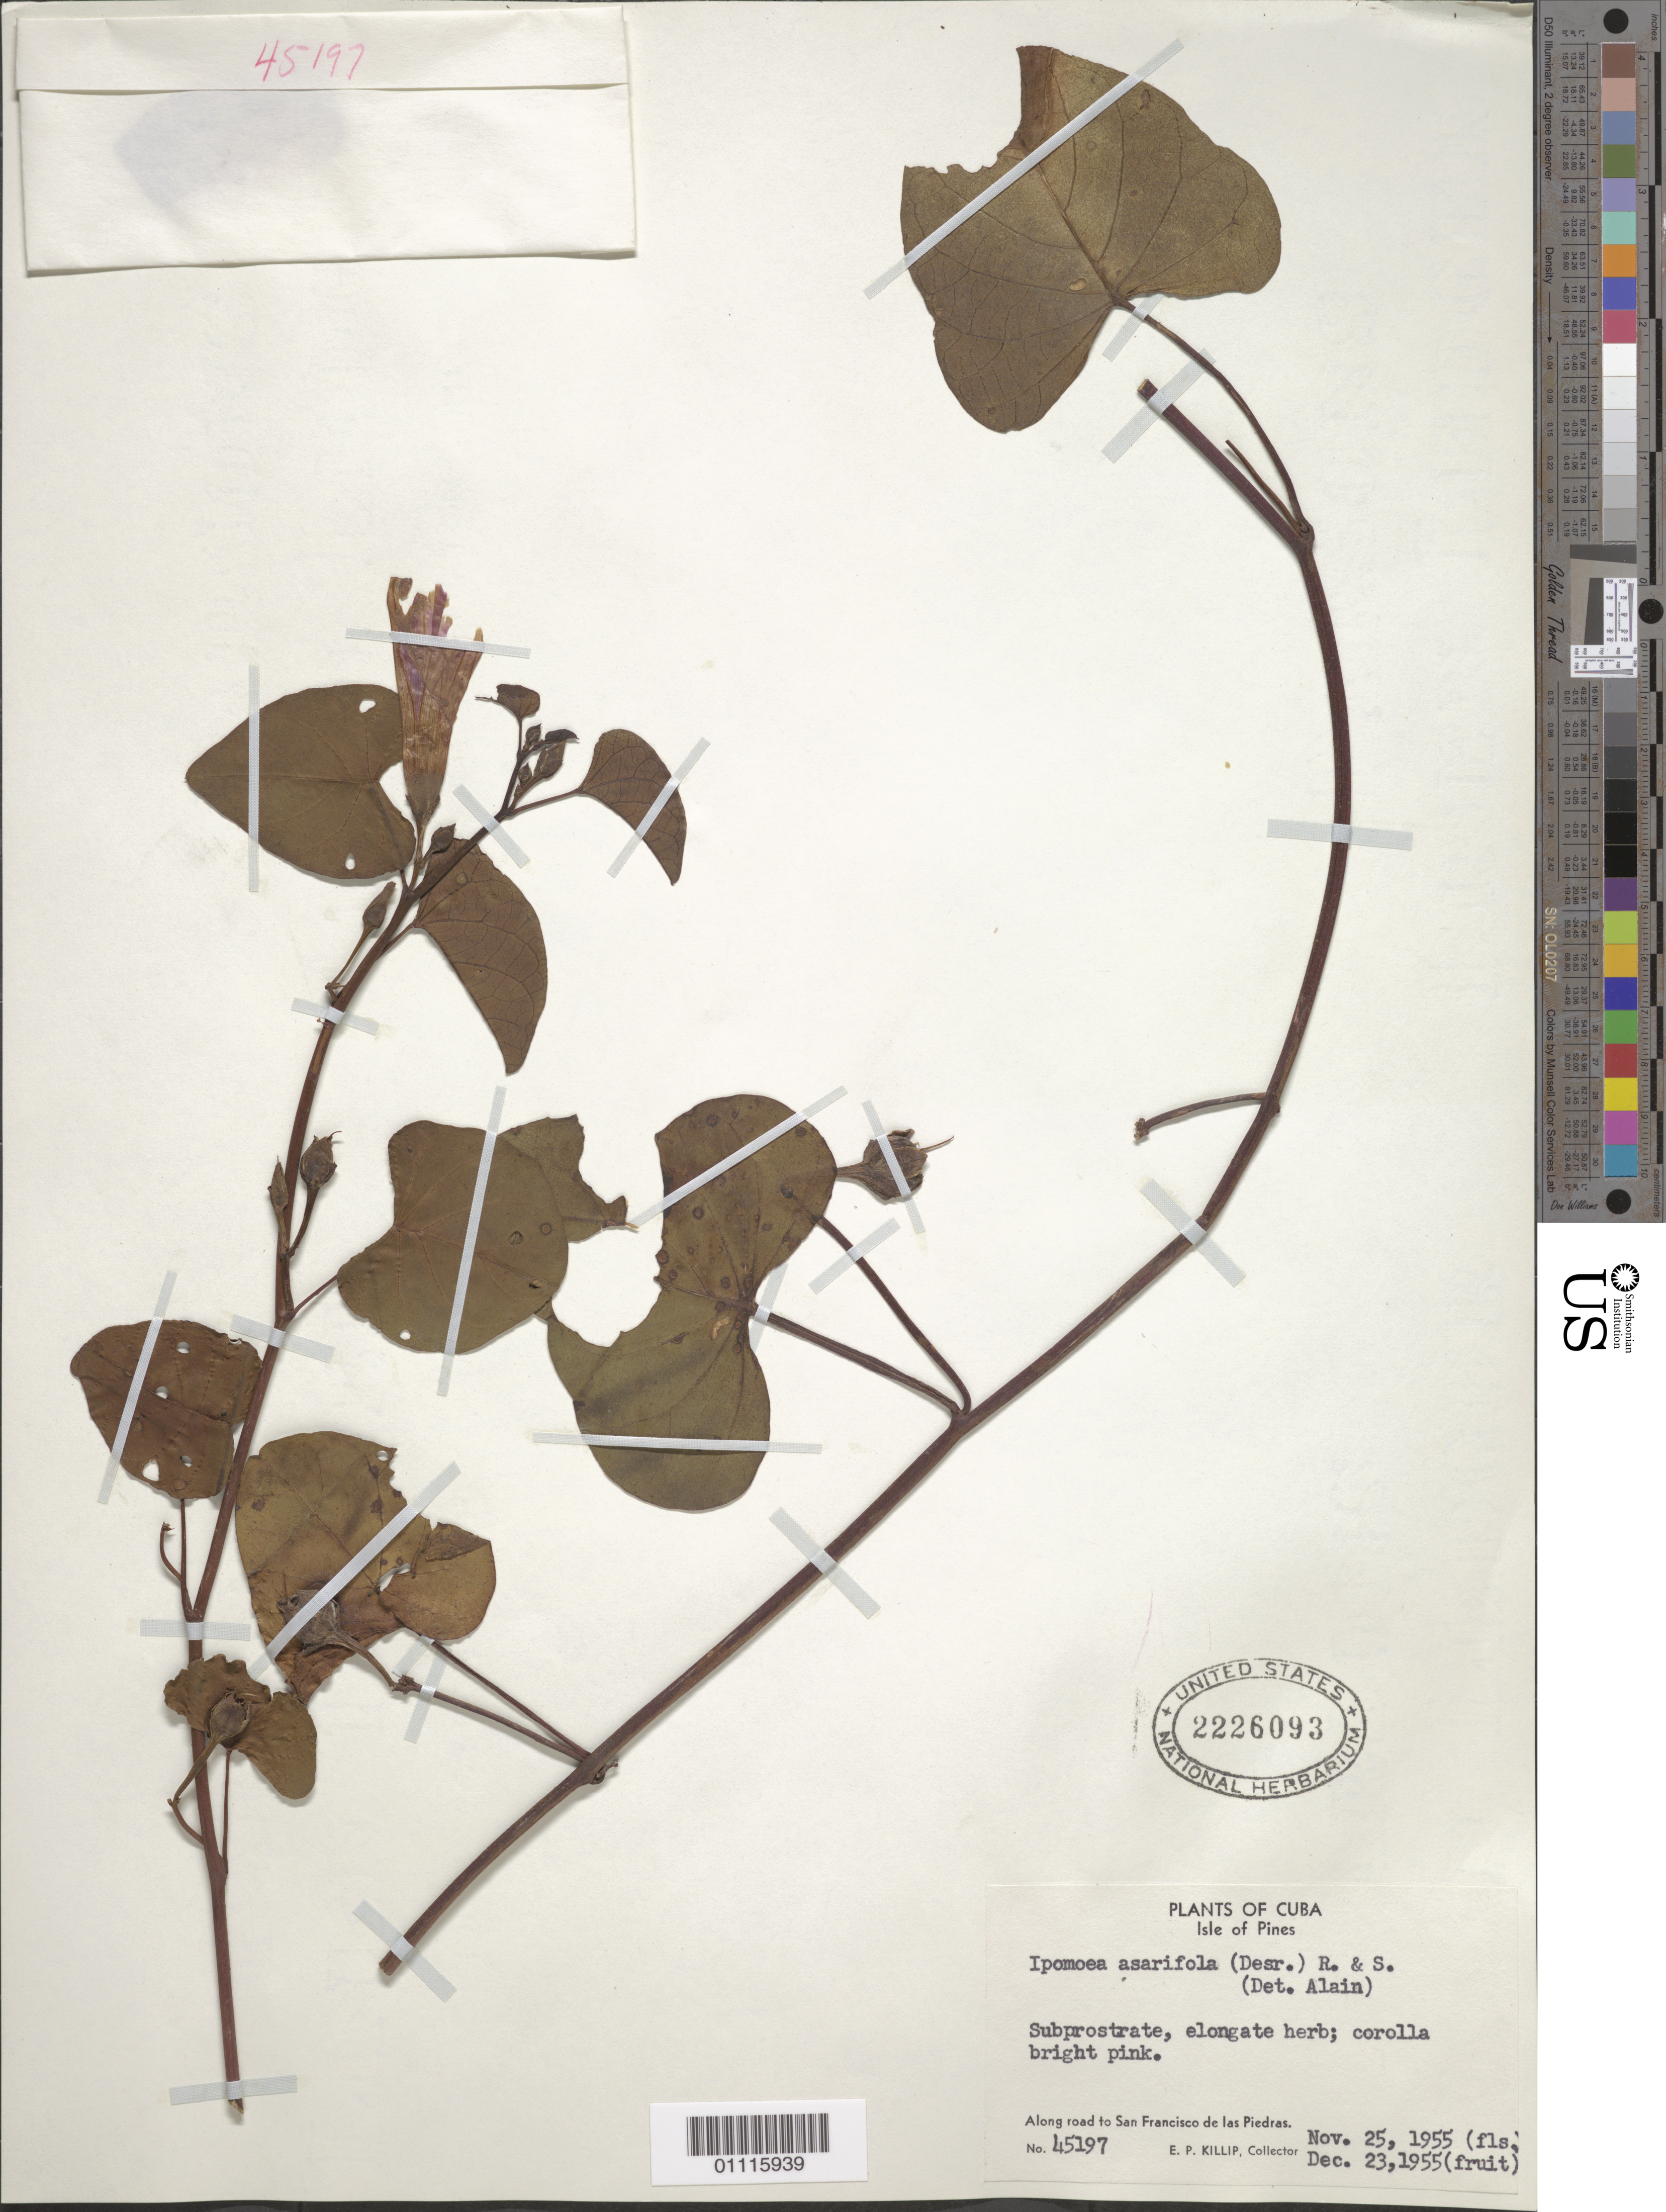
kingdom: Plantae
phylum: Tracheophyta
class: Magnoliopsida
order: Solanales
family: Convolvulaceae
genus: Ipomoea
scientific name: Ipomoea asarifolia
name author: (Desr.) Roem. & Schult.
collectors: E. P. Killip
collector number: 45197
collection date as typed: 25 Nov 1955 and 23 Dec 1955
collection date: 1955-11-25,1955-12-23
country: Cuba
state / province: Isla de La Juventud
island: Isla de la Juventud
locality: Isle of Pines, Along road to San Francisco de las Piedras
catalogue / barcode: US 2226093